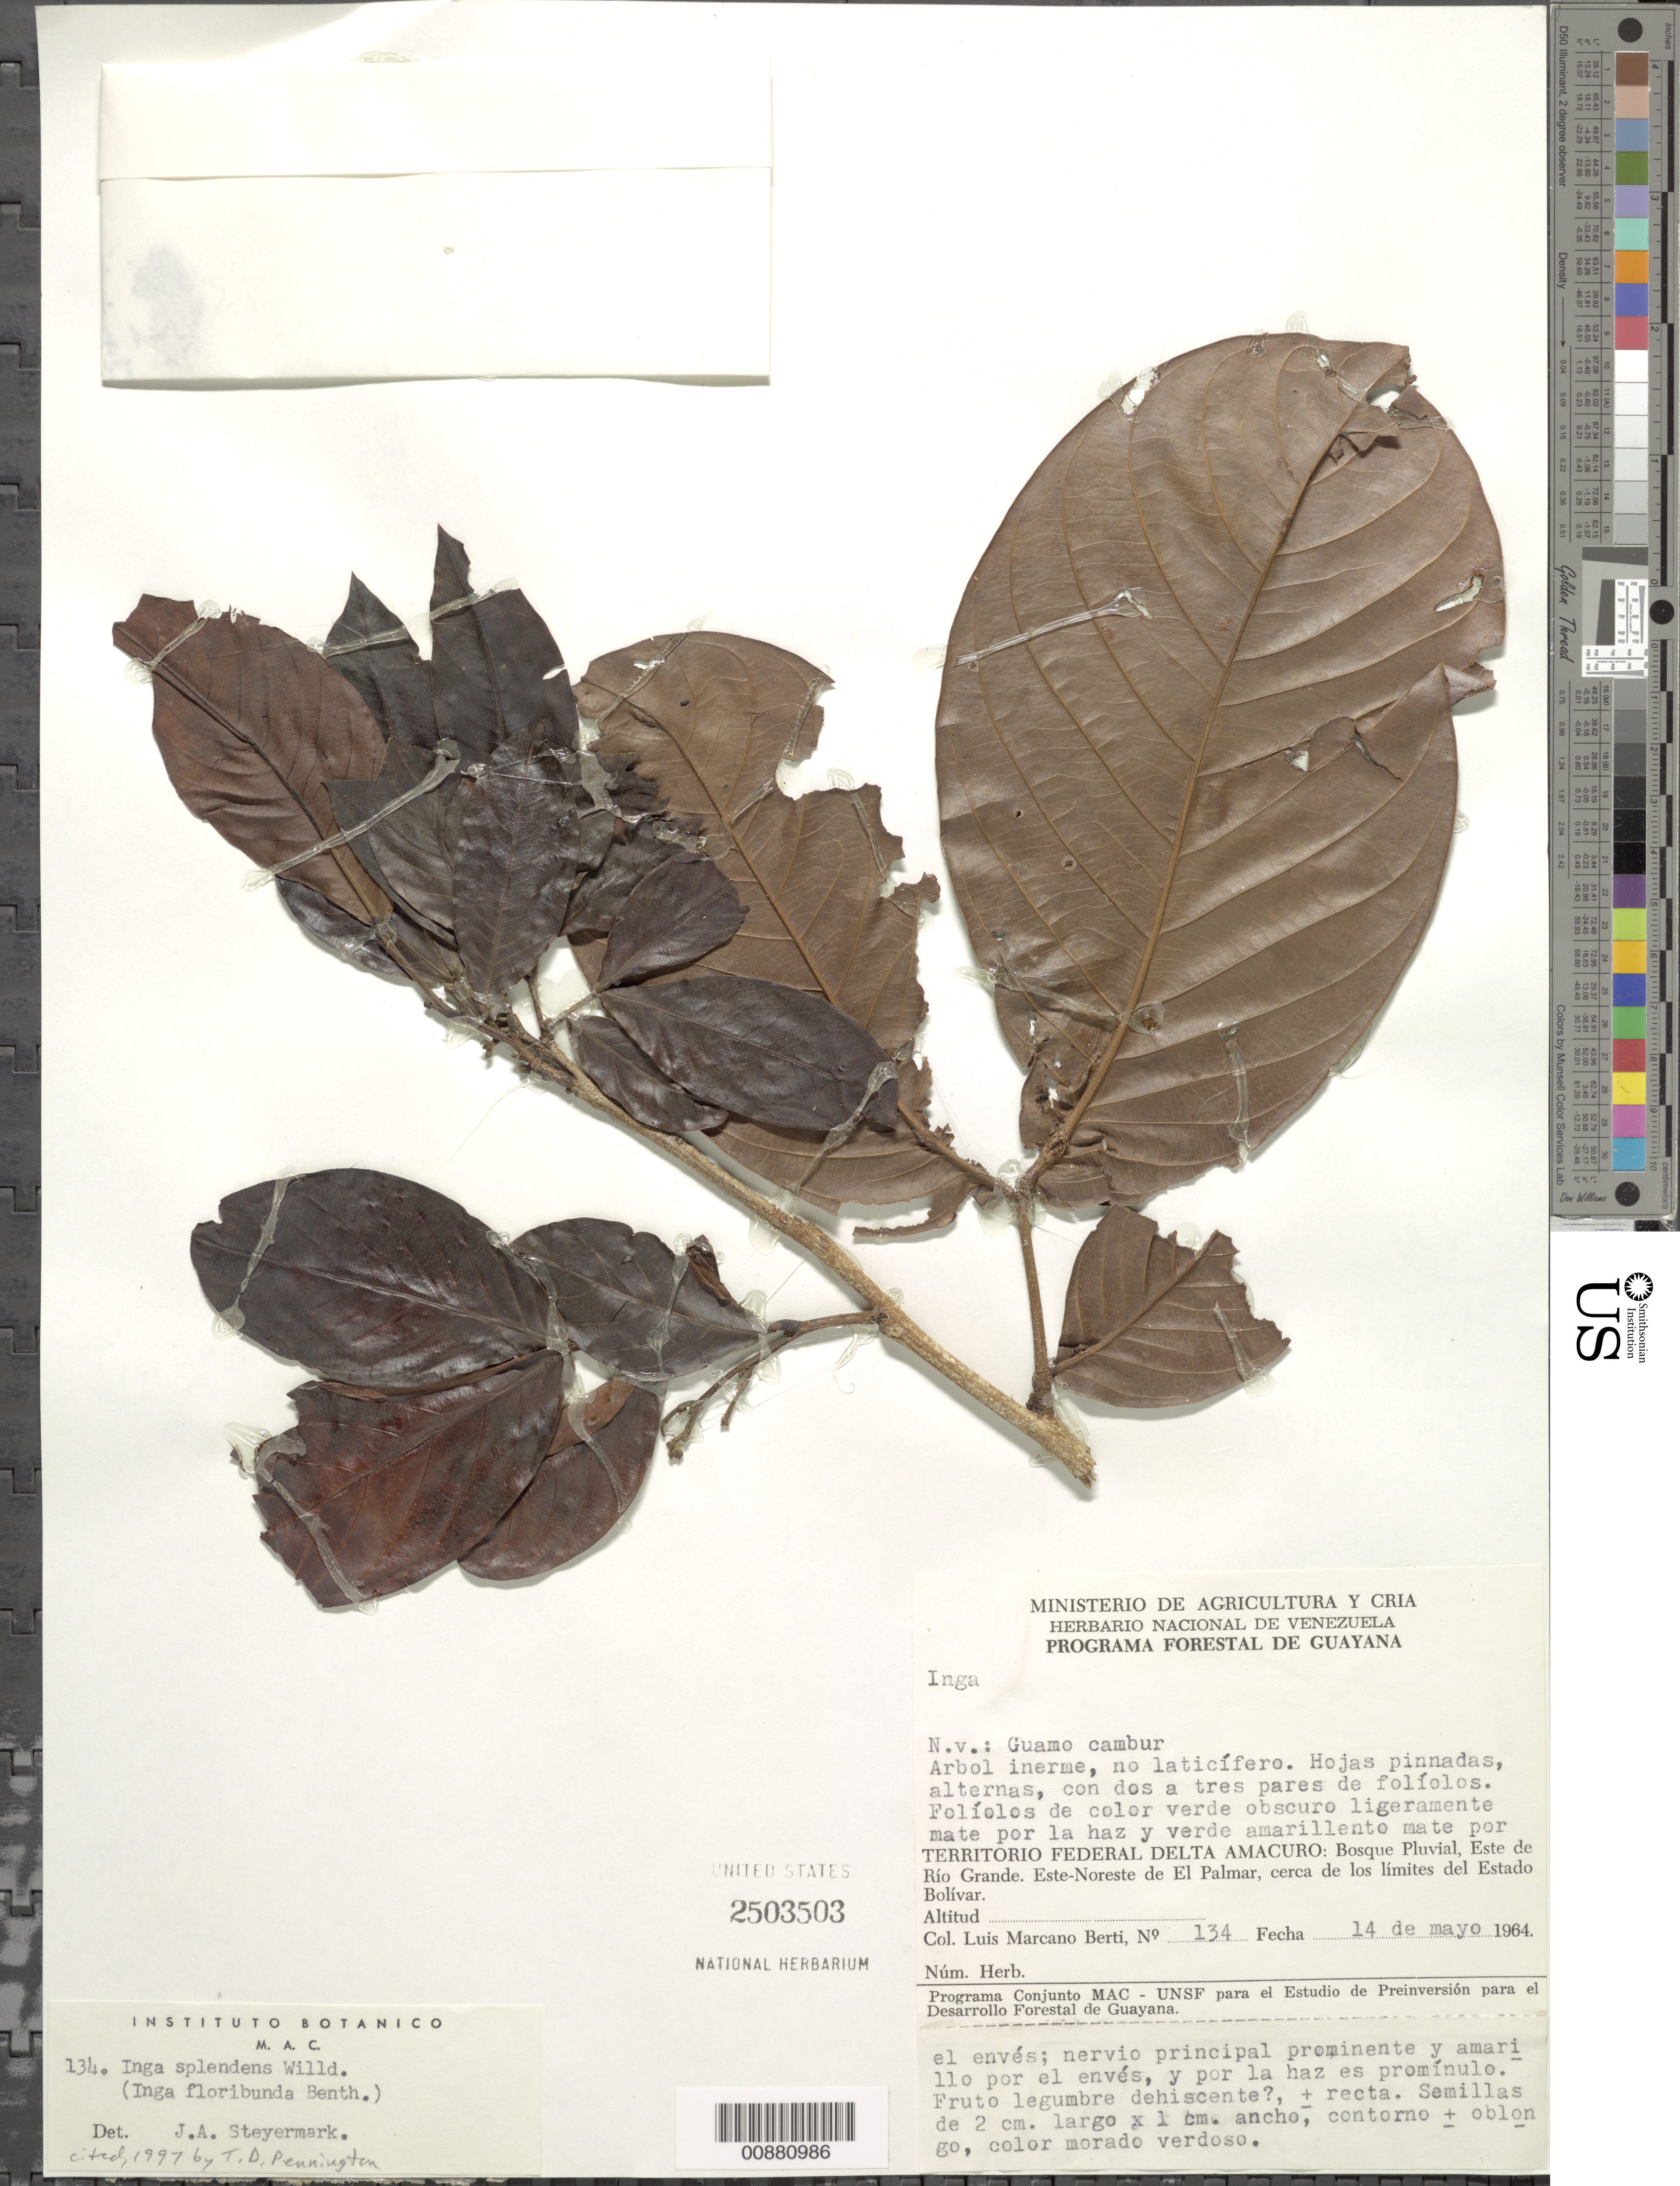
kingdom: Plantae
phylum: Tracheophyta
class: Magnoliopsida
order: Fabales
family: Fabaceae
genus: Inga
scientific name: Inga splendens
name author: Willd.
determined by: Steyermark, Julian A., (VEN)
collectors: L. Marcano-Berti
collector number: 130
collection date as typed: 14-May-64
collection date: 1964-05-14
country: Venezuela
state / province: Delta Amacuro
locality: Este de Río Grande, ENE de El Palmar, cerca de los limites del Estado Bolívar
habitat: Bosque pluvial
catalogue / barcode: US 2503503